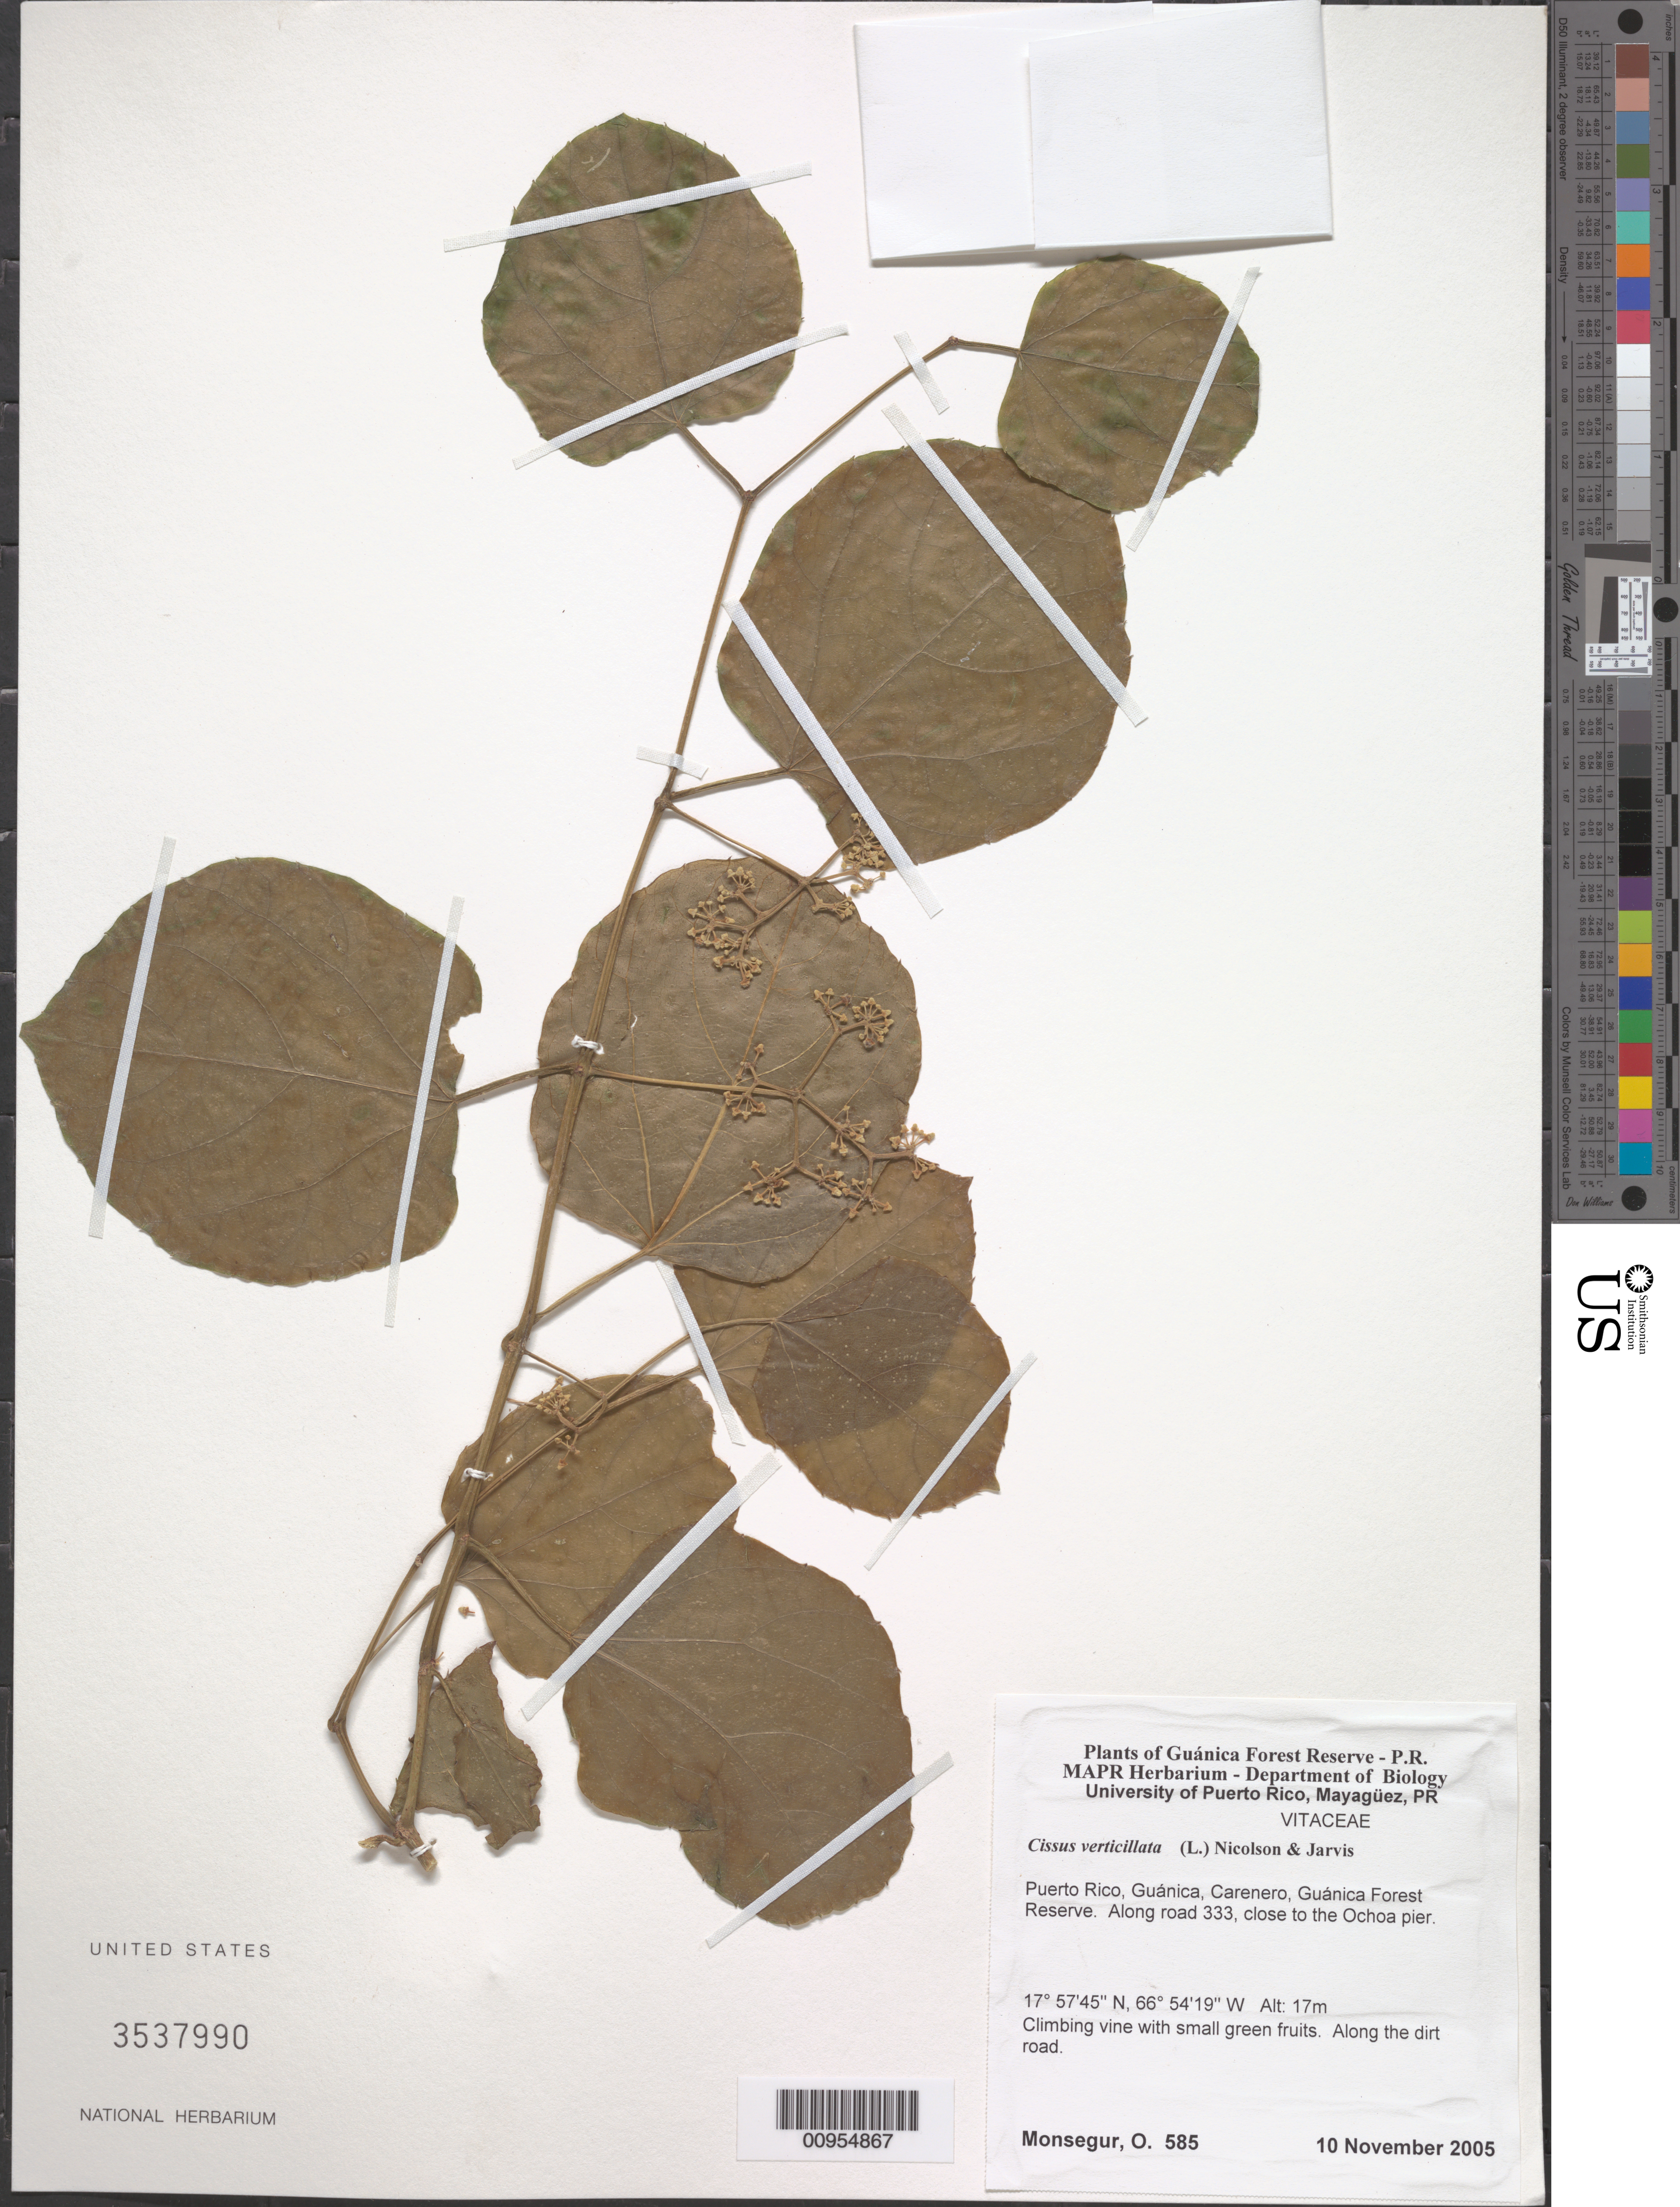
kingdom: Plantae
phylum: Tracheophyta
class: Magnoliopsida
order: Vitales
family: Vitaceae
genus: Cissus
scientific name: Cissus verticillata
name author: (L.) Nicolson & C.E. Jarvis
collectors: O. Monsegur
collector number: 585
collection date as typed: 10 Nov 2005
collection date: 2005-11-10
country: Puerto Rico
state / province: Guánica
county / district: Carenero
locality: Guánica Forest Reserve. Along road 333, close to the Ochoa pier.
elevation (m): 17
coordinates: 17.57454, 66.54193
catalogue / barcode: US 3537990